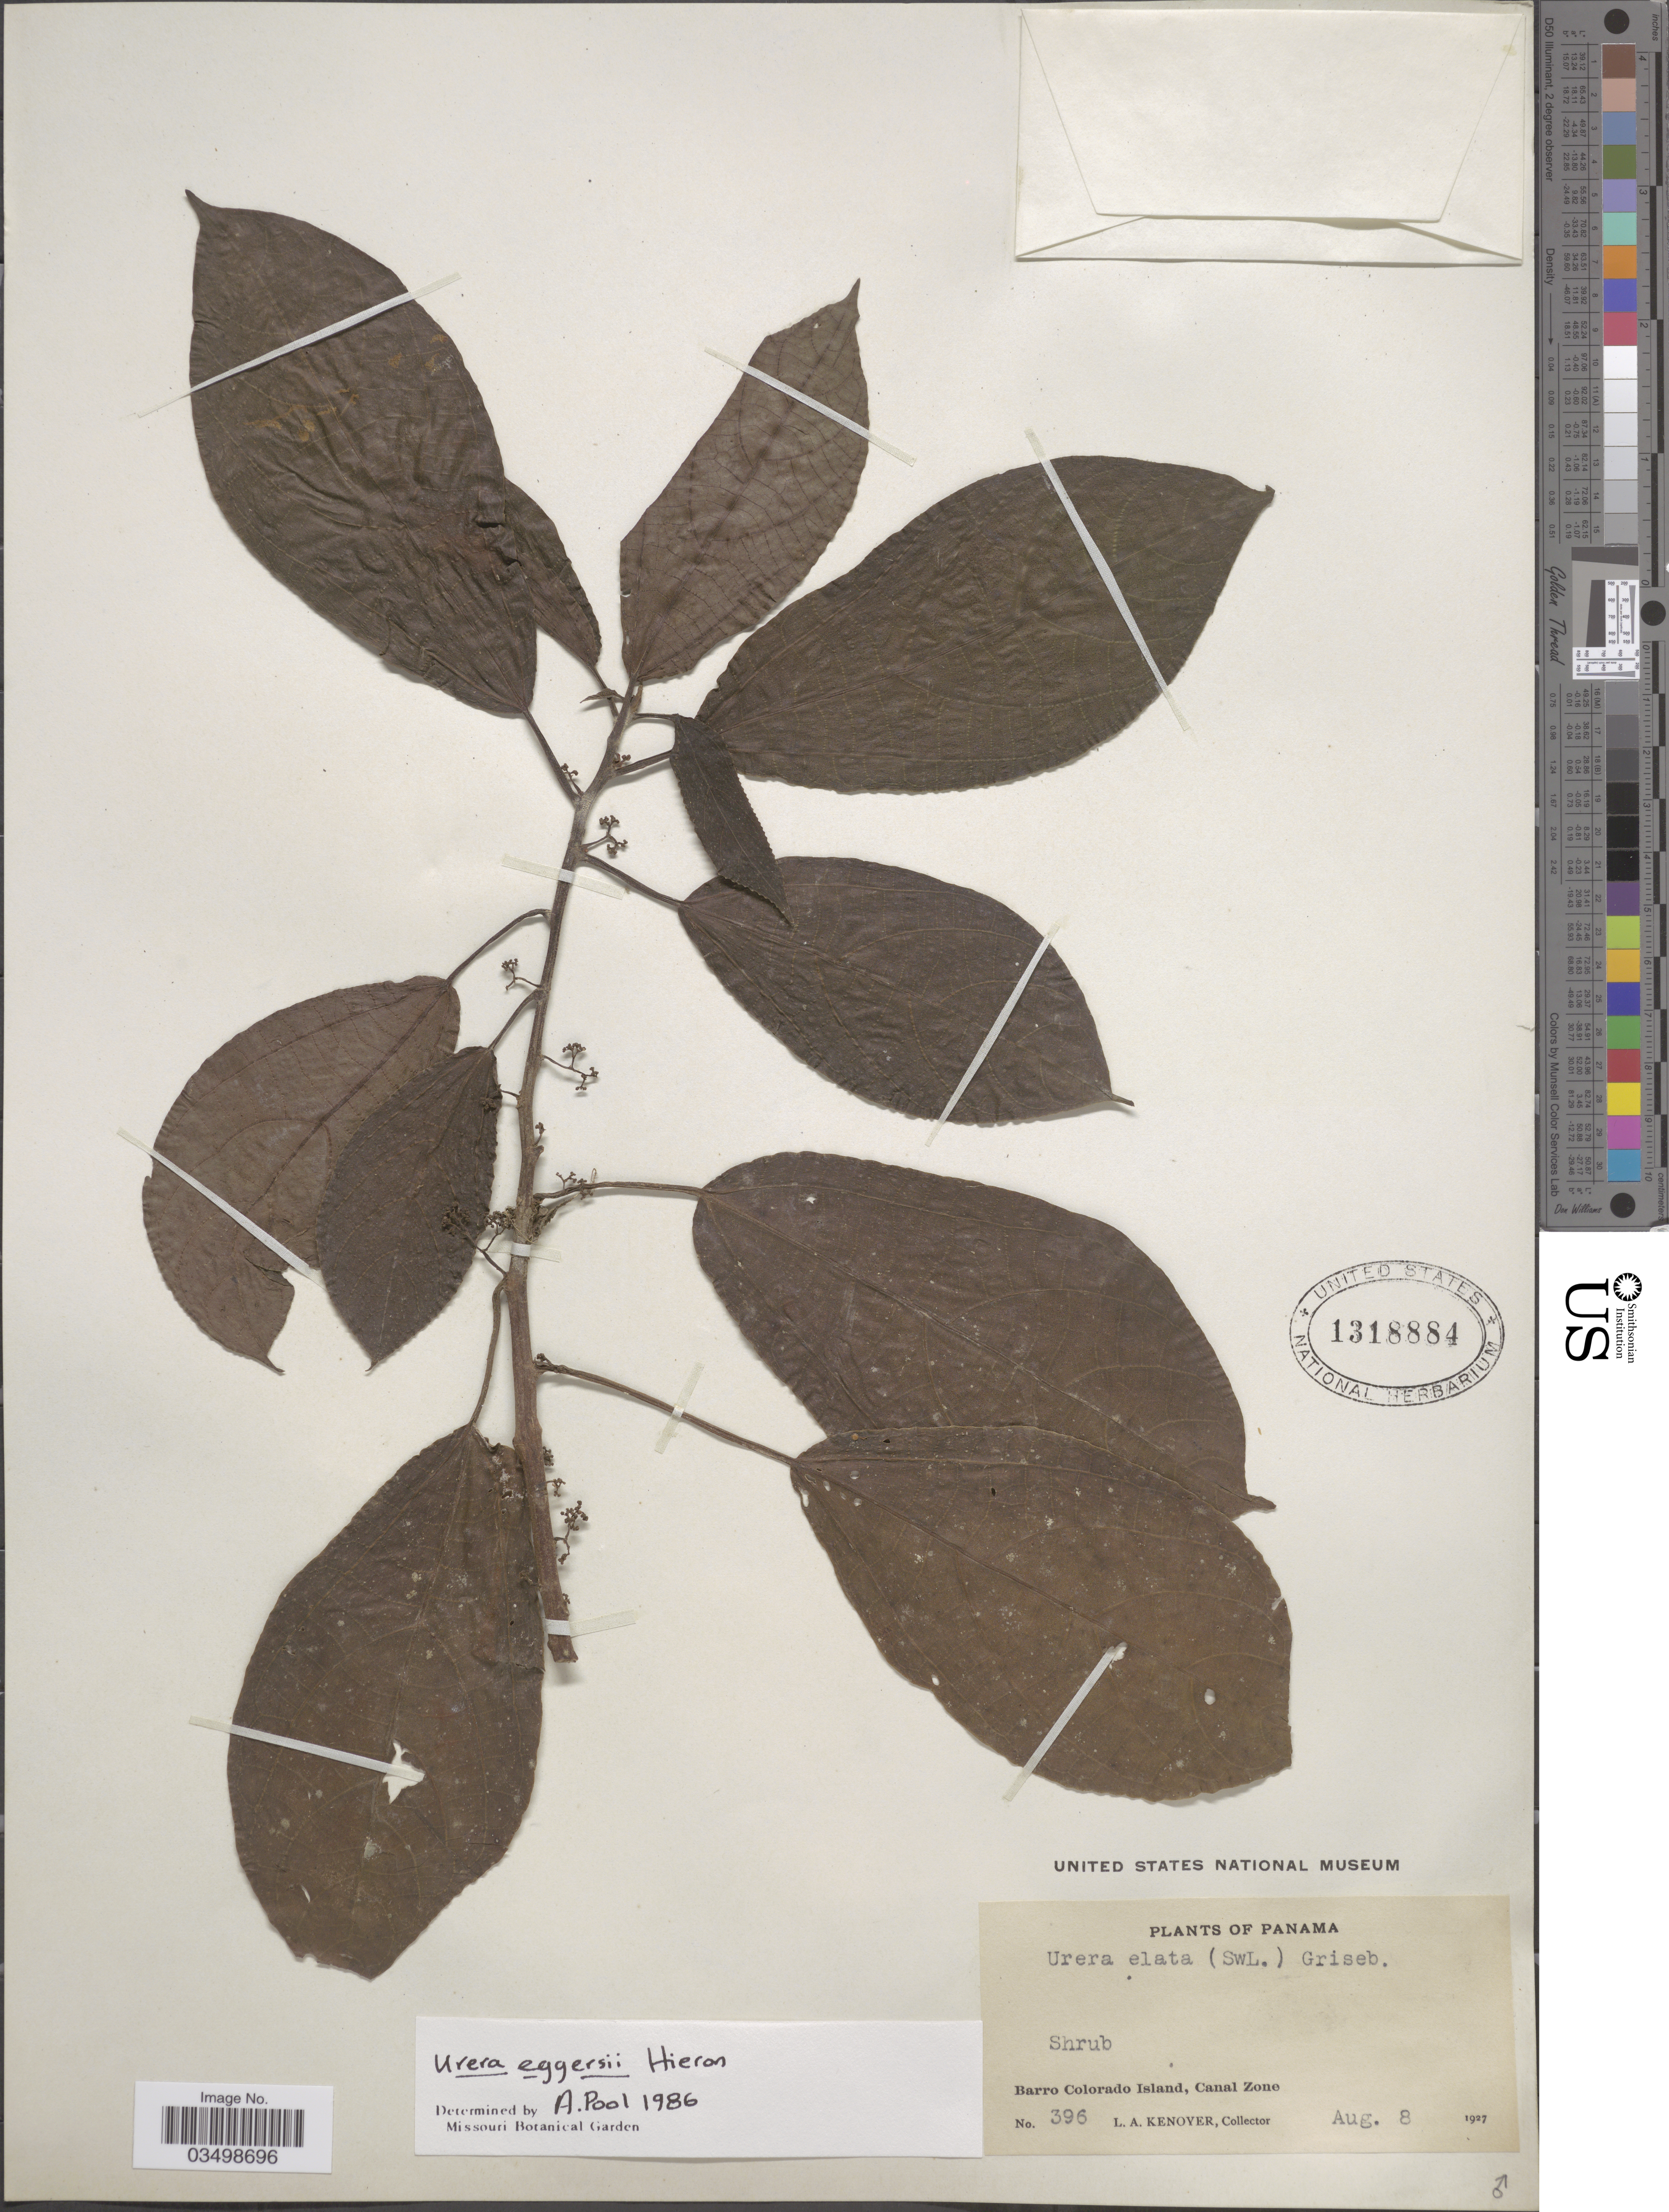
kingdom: Plantae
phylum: Tracheophyta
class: Magnoliopsida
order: Rosales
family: Urticaceae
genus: Urera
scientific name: Urera simplex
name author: Wedd.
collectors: L. A. Kenoyer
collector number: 396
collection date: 1927-08-08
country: Panama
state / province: Panamá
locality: Barro Colorado Island, Canal Zone.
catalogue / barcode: US 1318884